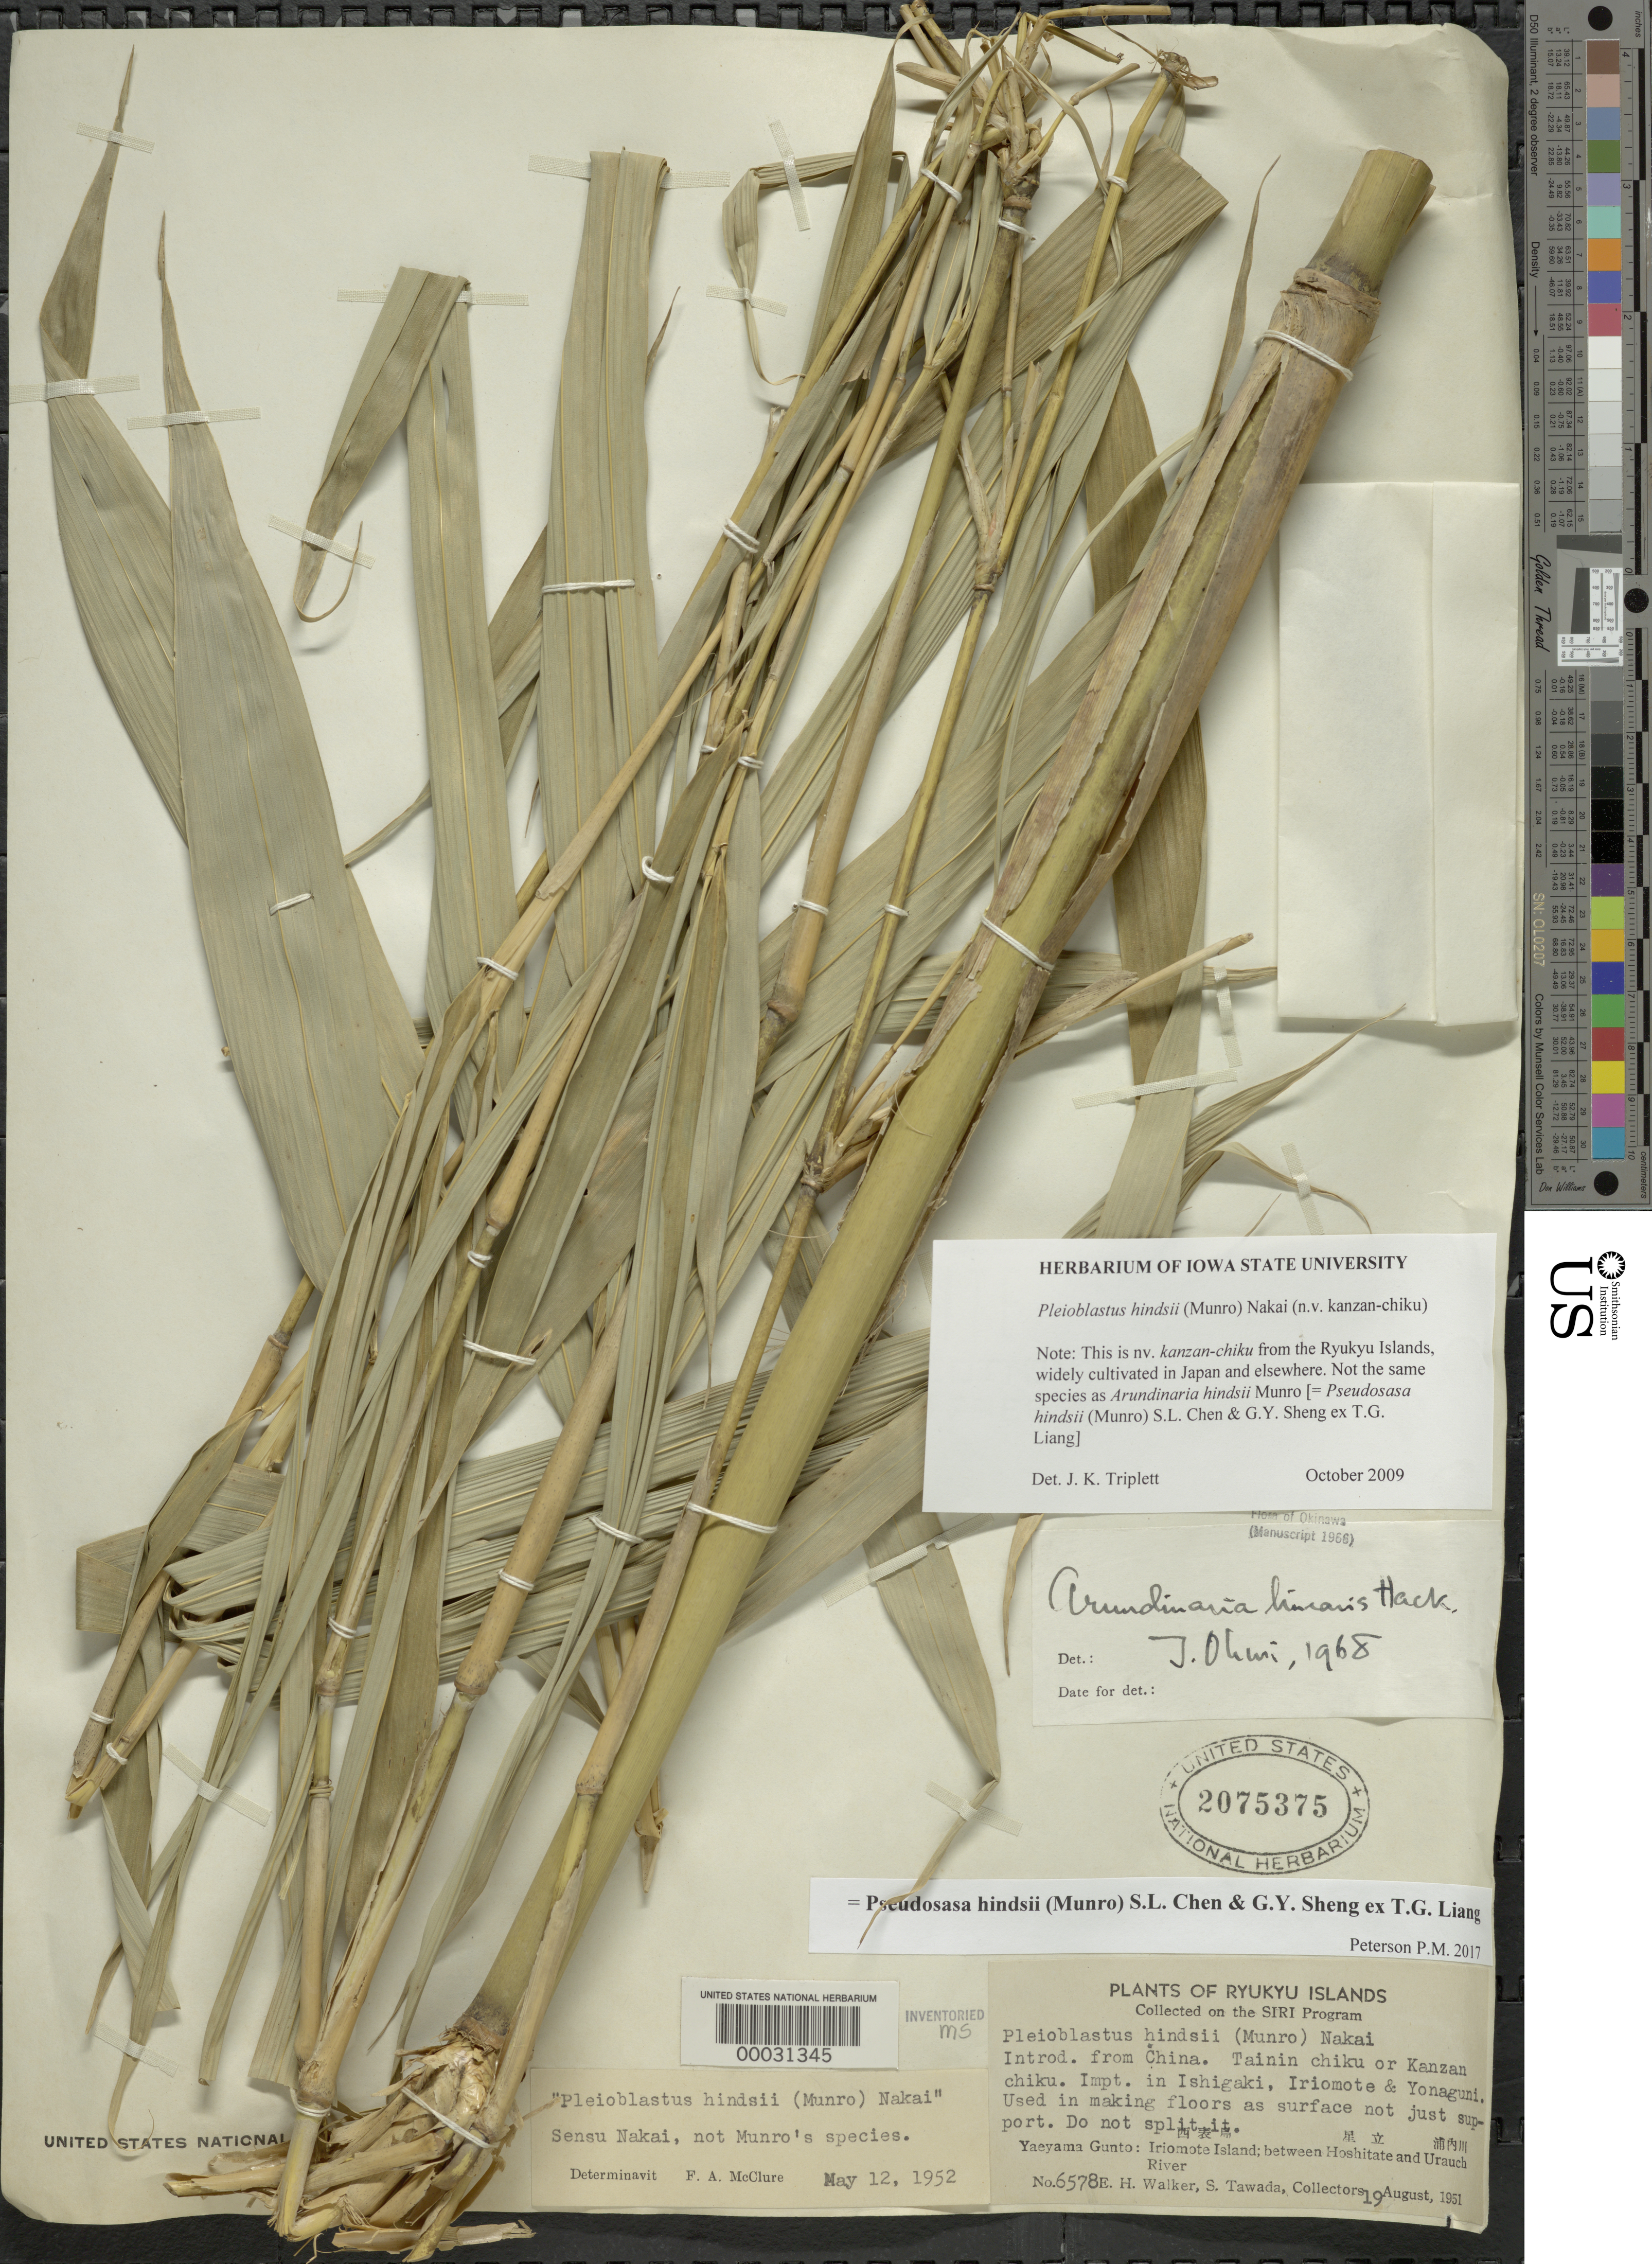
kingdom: Plantae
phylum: Tracheophyta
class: Liliopsida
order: Poales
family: Poaceae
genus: Pseudosasa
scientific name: Pseudosasa hindsii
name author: (Munro) S.L. Chen & G.Y. Sheng ex T.G. Liang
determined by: Poaceae Reorganization Project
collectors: E. H. Walker & S. Tawada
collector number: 6578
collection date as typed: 19 Aug 1951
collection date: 1951-08-19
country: Japan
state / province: Okinawa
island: Iriomote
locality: Sakishima Is.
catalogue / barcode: US 2075375